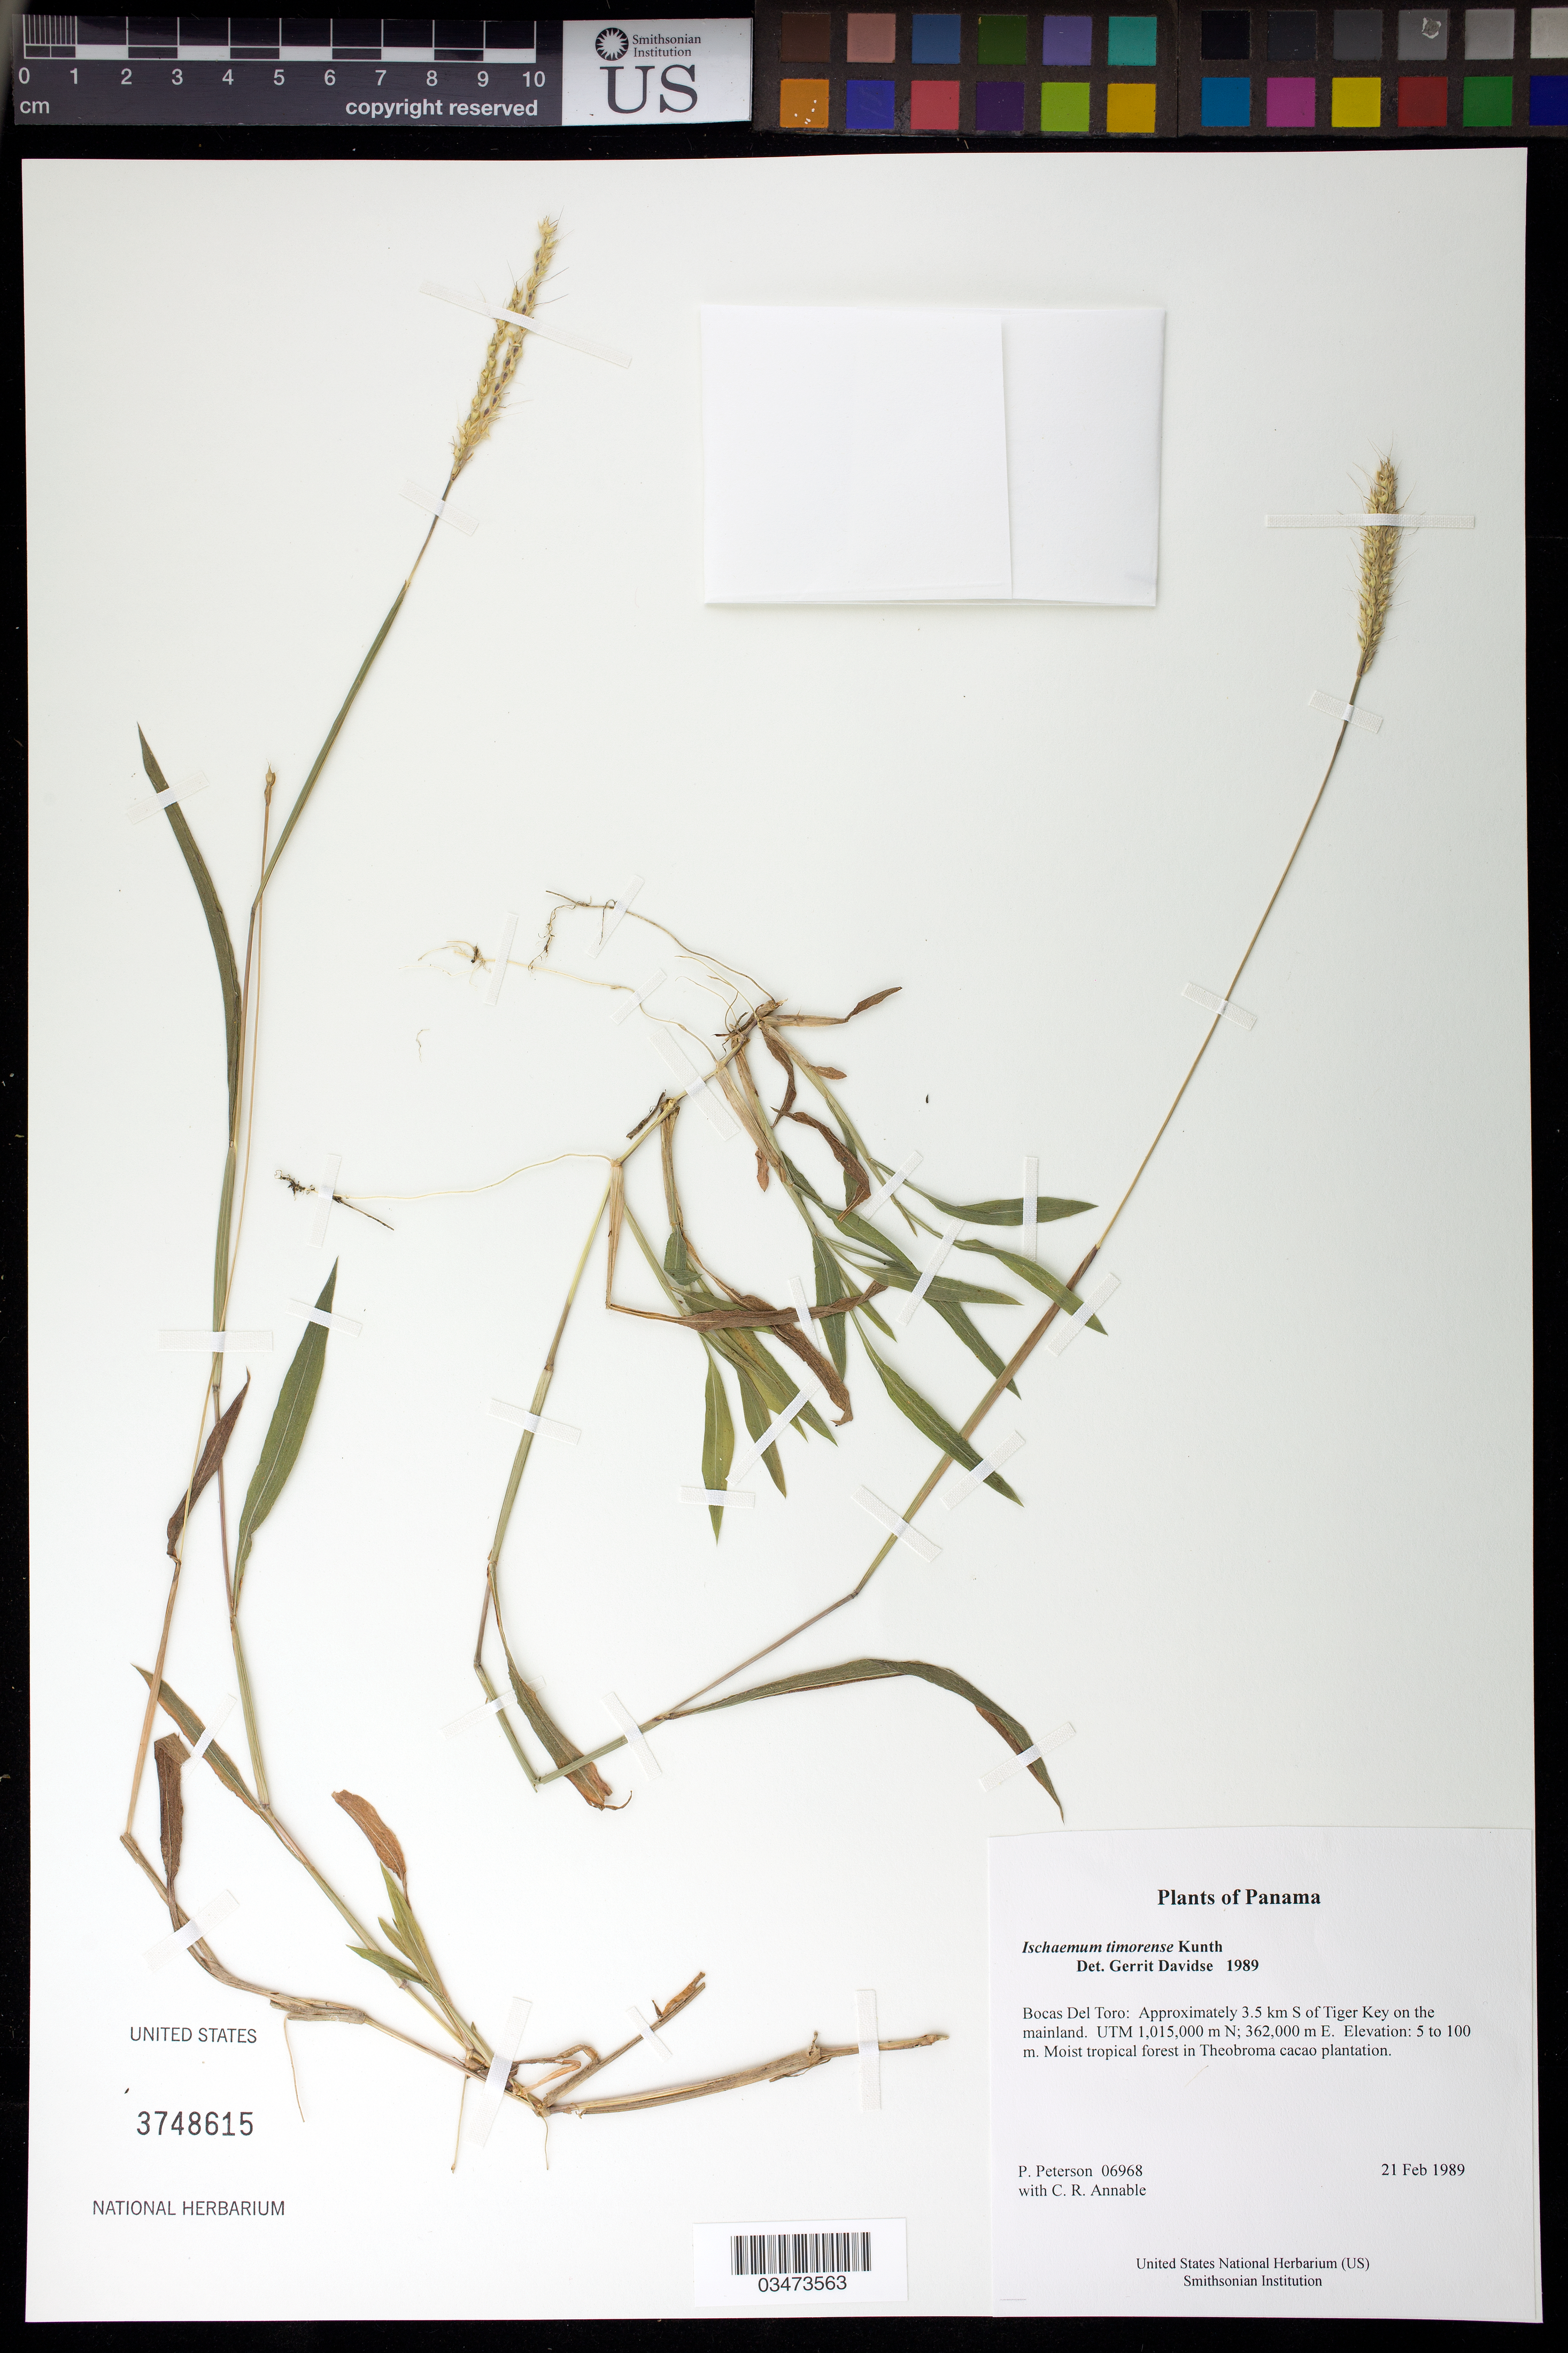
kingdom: Plantae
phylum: Tracheophyta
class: Liliopsida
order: Poales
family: Poaceae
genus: Ischaemum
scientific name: Ischaemum timorense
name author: Kunth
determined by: Davidse, Gerrit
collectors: P. M. Peterson & C. R. Annable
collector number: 06968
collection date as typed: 21 Feb 1989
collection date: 1989-02-21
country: Panama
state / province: Bocas del Toro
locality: Approximately 3.5 km S of Tiger Key on the mainland. UTM 1,015,000 m N; 362,000 m E.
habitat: Moist tropical forest in Theobroma cacao plantation.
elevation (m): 5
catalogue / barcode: US 3748615